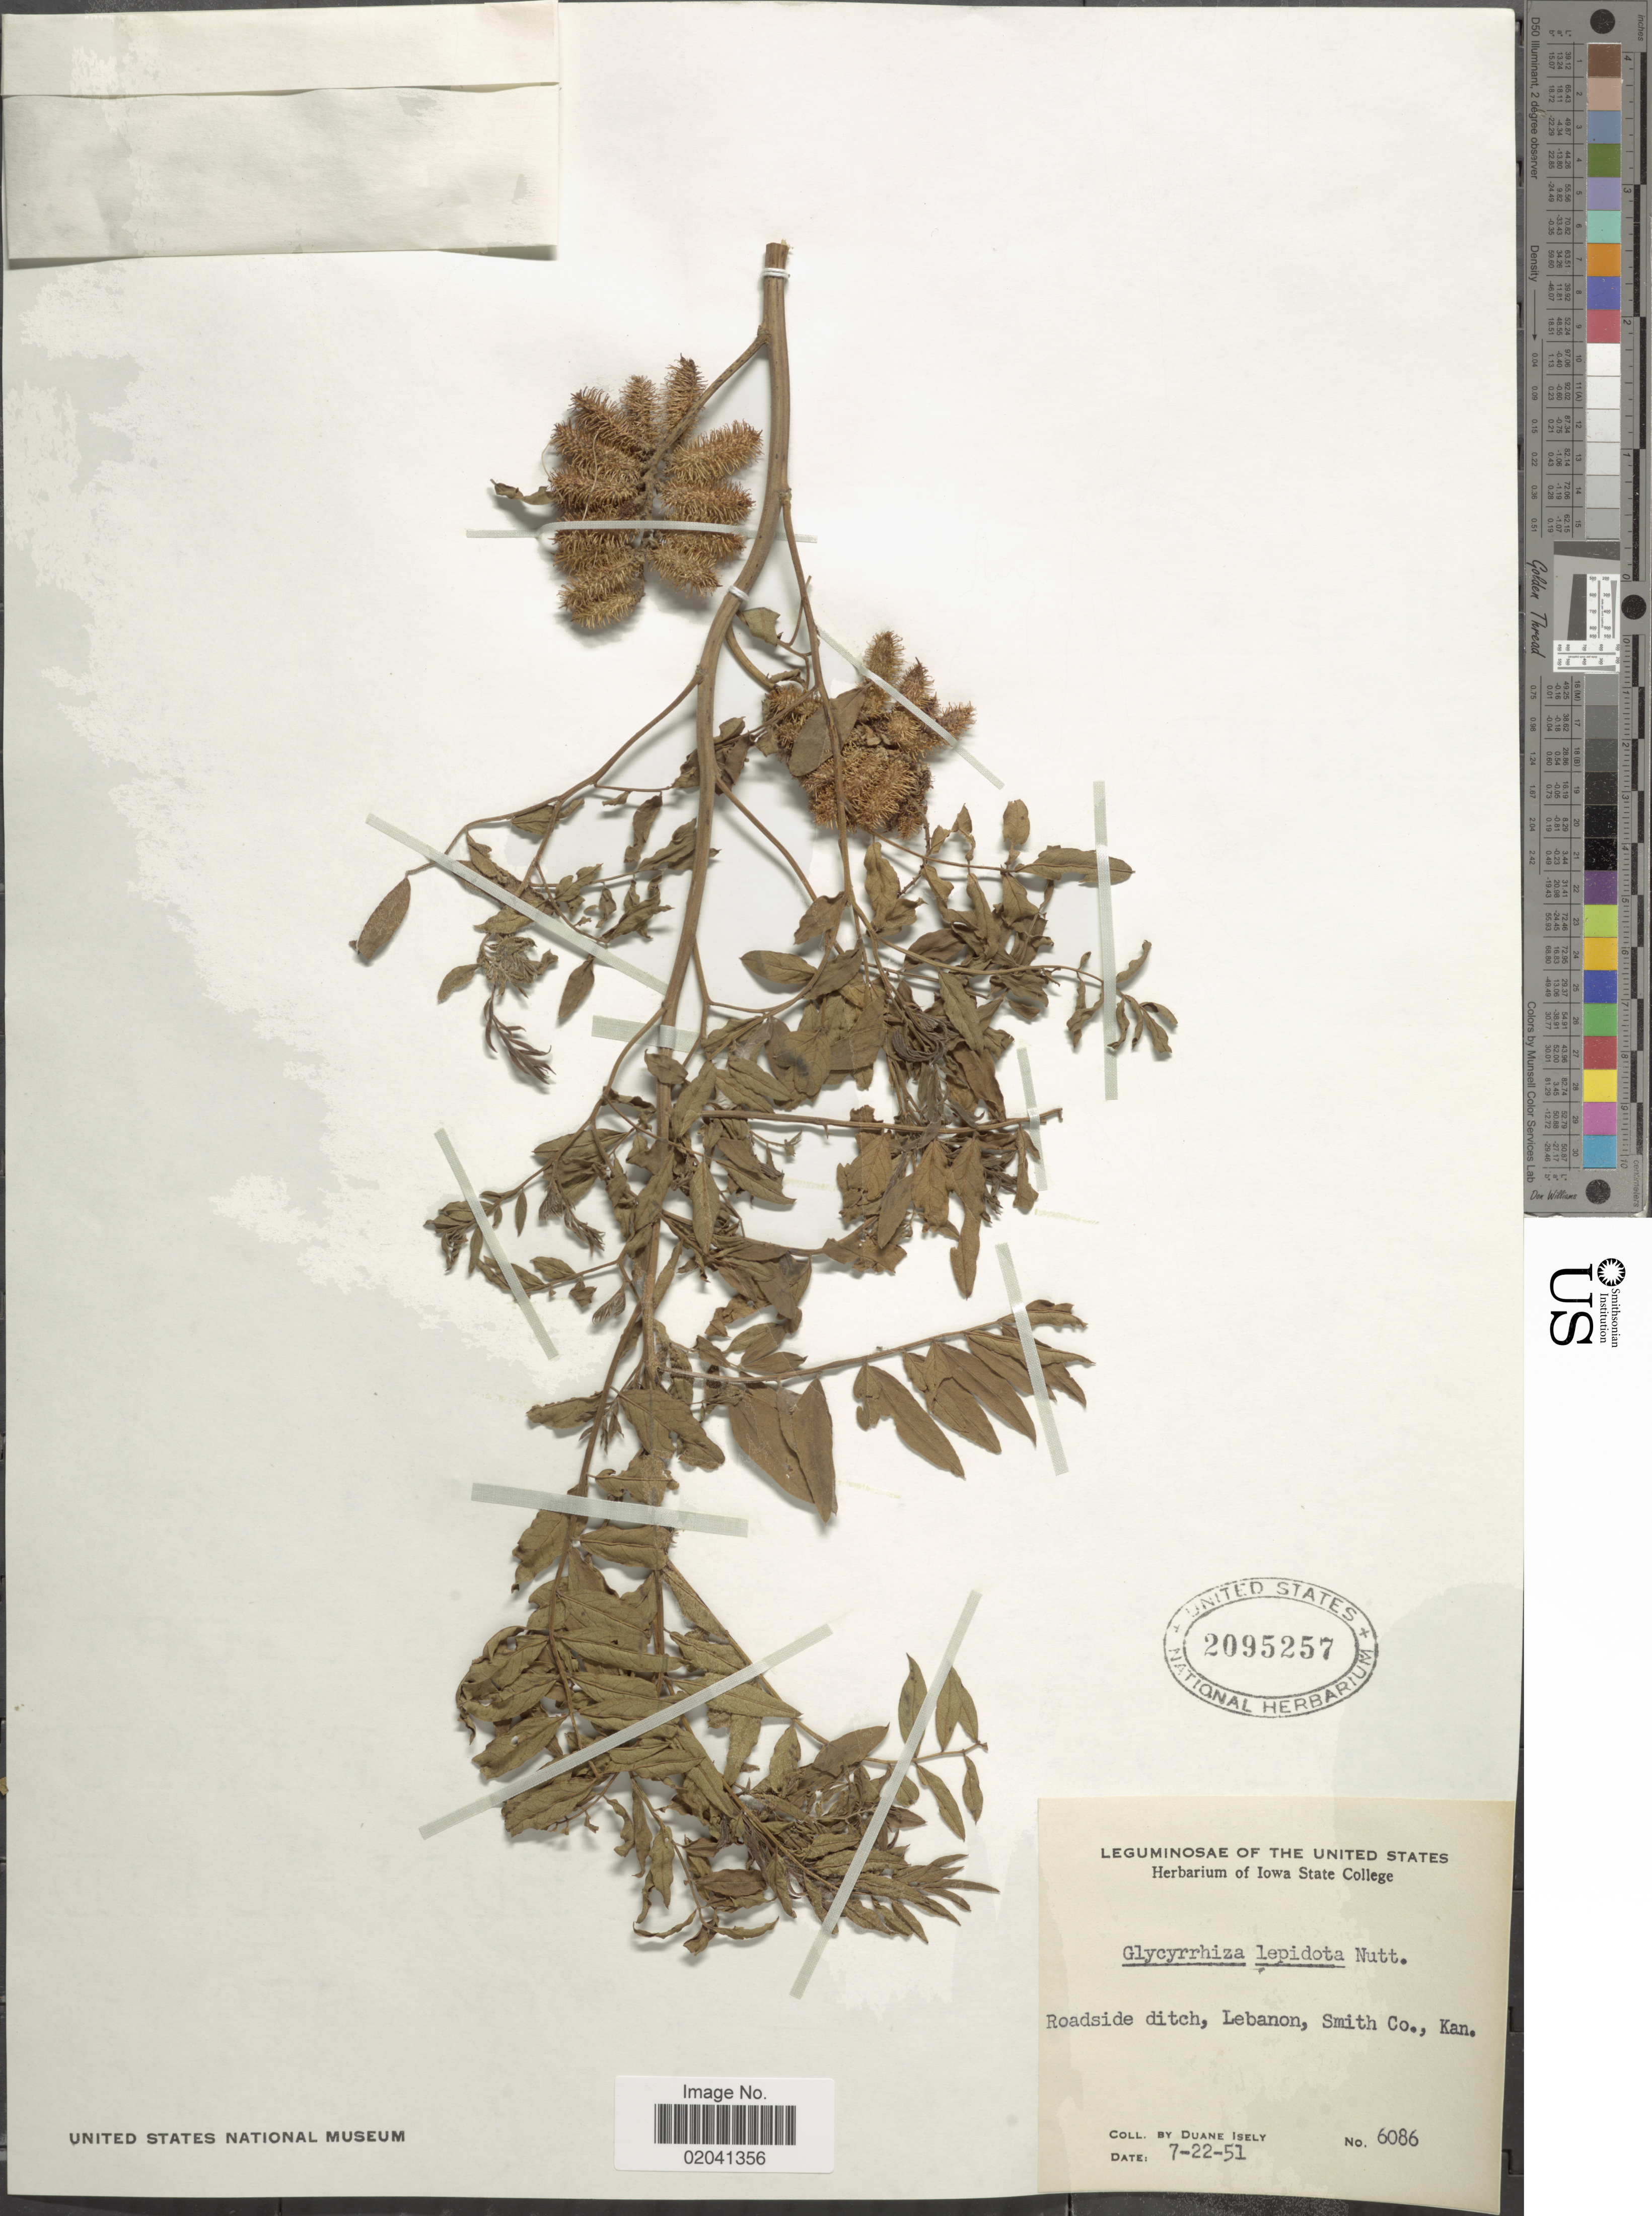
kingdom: Plantae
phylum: Tracheophyta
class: Magnoliopsida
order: Fabales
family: Fabaceae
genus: Glycyrrhiza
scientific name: Glycyrrhiza lepidota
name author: Pursh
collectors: D. Isely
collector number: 6068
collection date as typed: Transcribed d/m/y: 22/7/51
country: United States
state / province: Kansas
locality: Lebanon, Smith Co.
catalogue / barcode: US 2095257